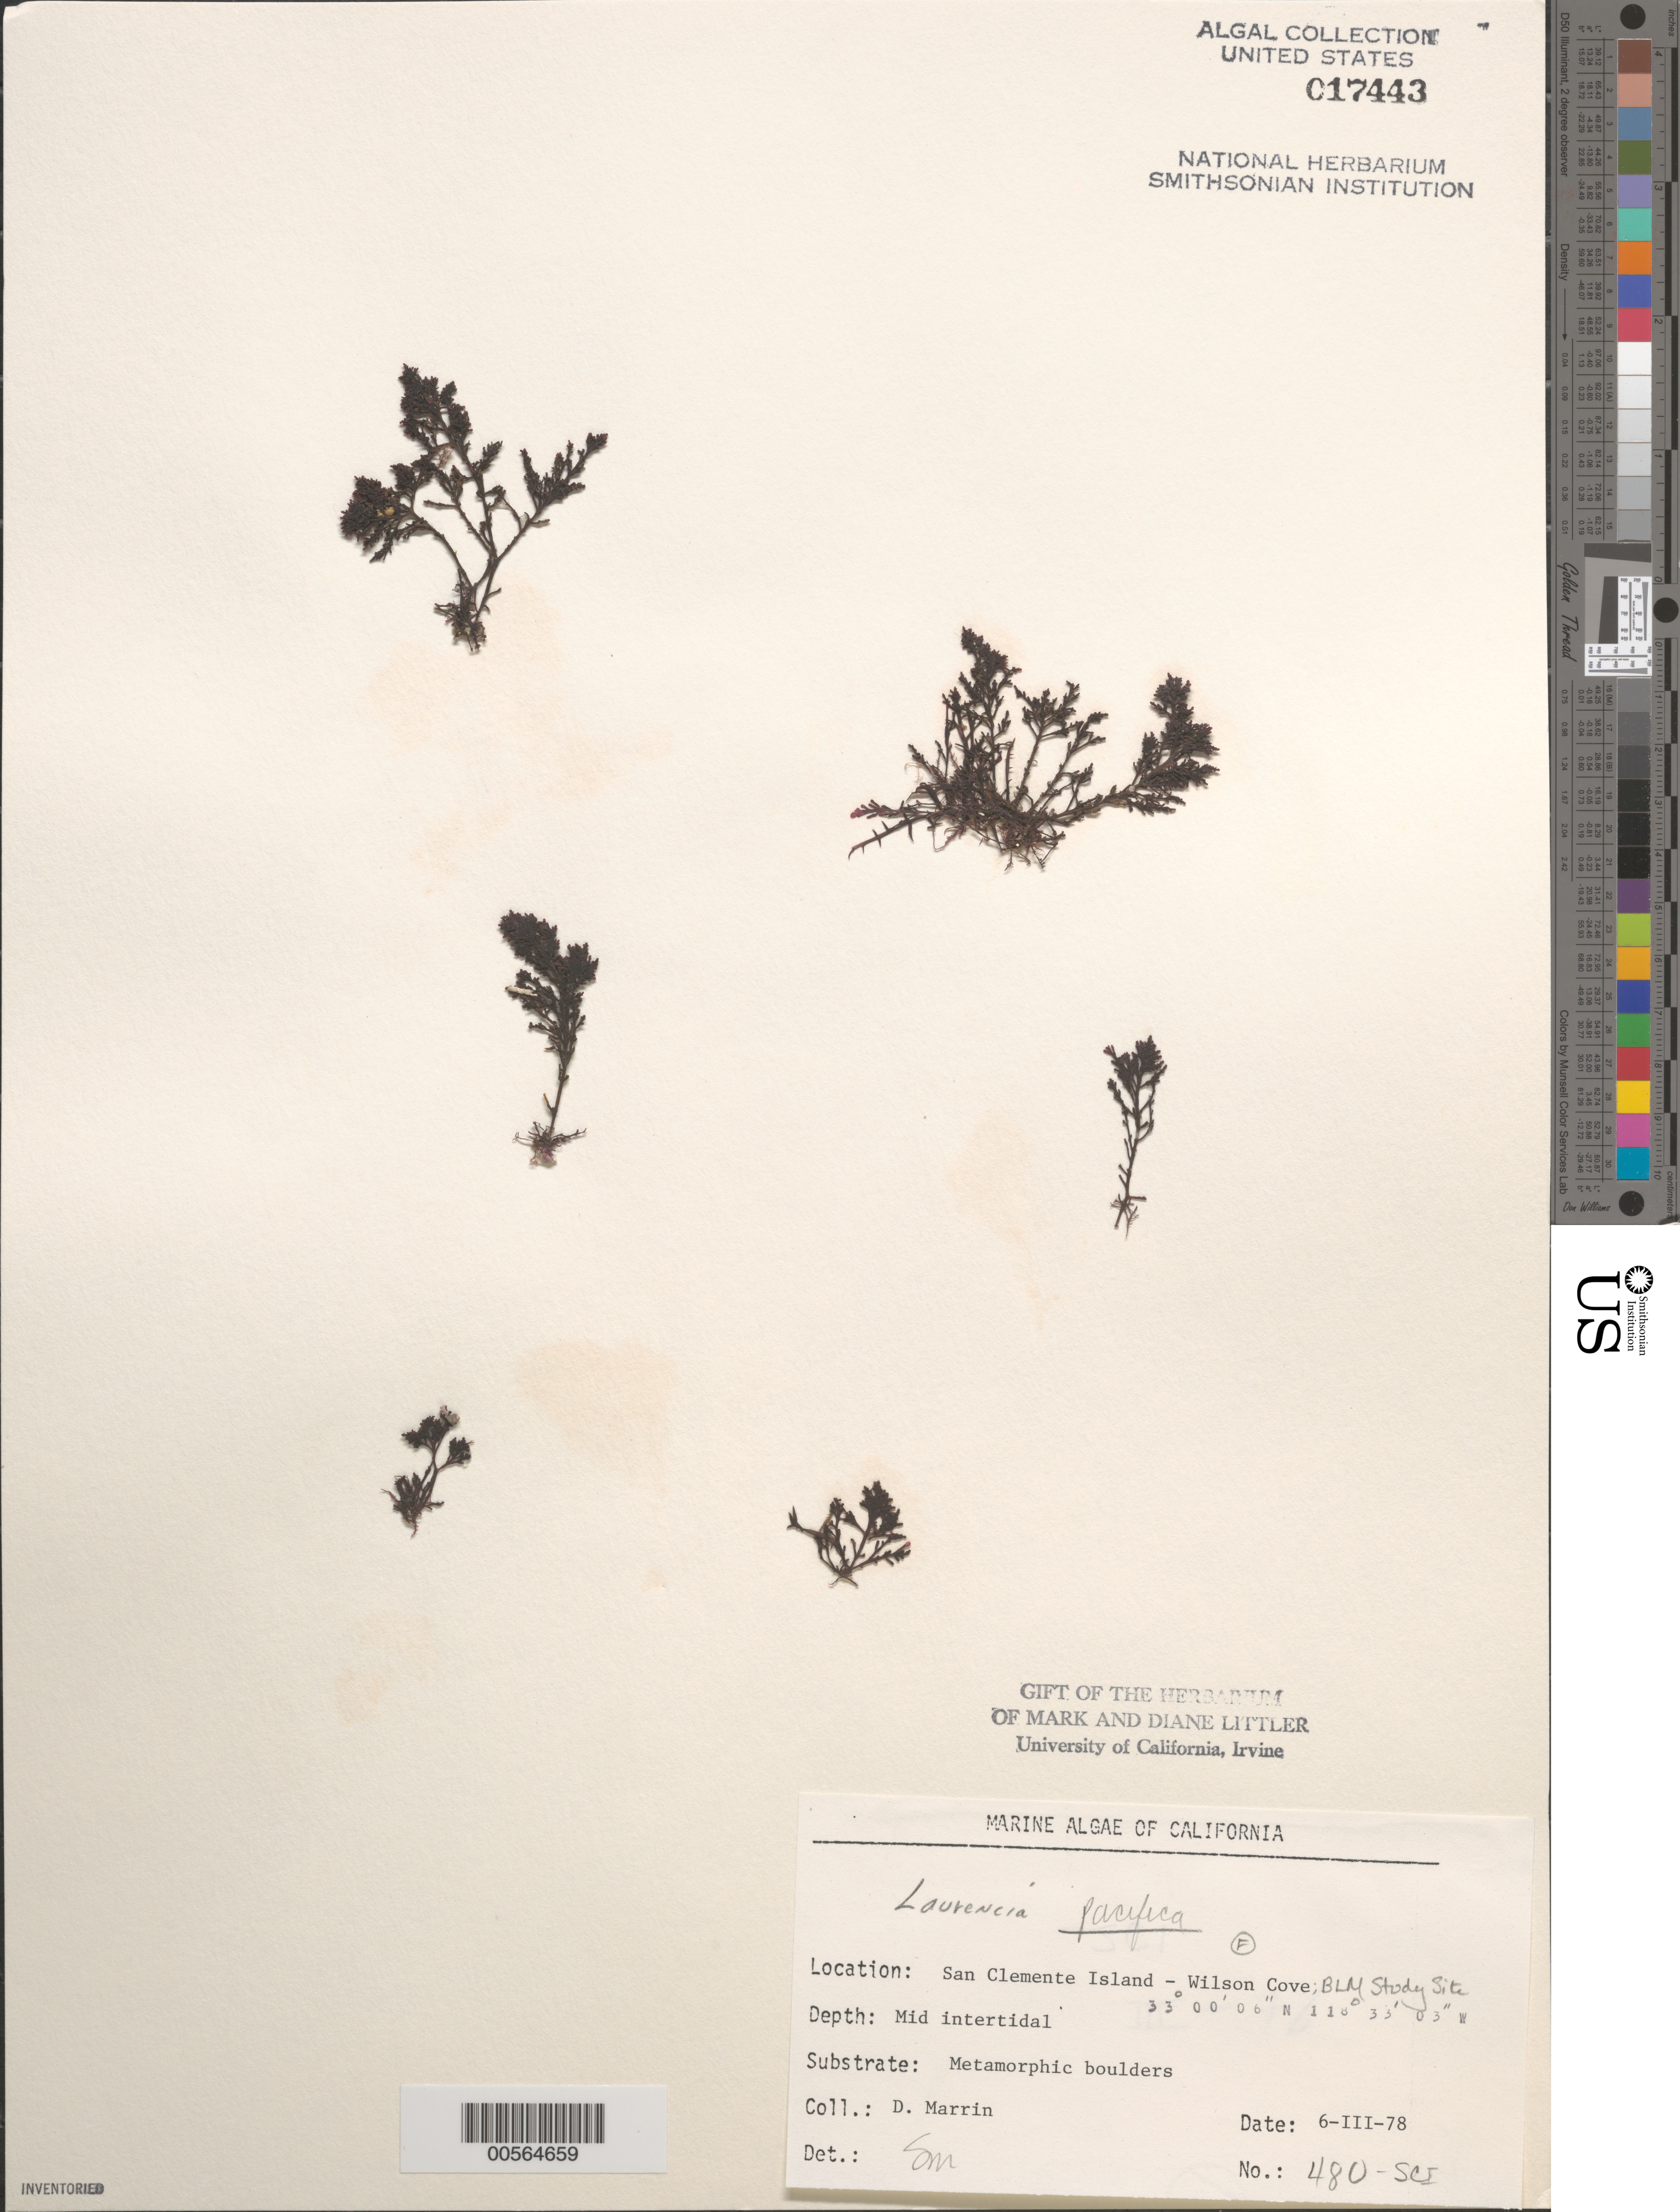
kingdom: Plantae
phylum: Rhodophyta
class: Florideophyceae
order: Ceramiales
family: Rhodomelaceae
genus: Laurencia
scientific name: Laurencia pacifica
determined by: Murray, S. N.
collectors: D. Marrin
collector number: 480-sci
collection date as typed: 06 Mar 1978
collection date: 1978-03-06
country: United States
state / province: California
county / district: Los Angeles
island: San Clemente Island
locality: Wilson Cove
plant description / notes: BLM-SOCALBIGHT Rocky Intertidal Survey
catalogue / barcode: US 17443